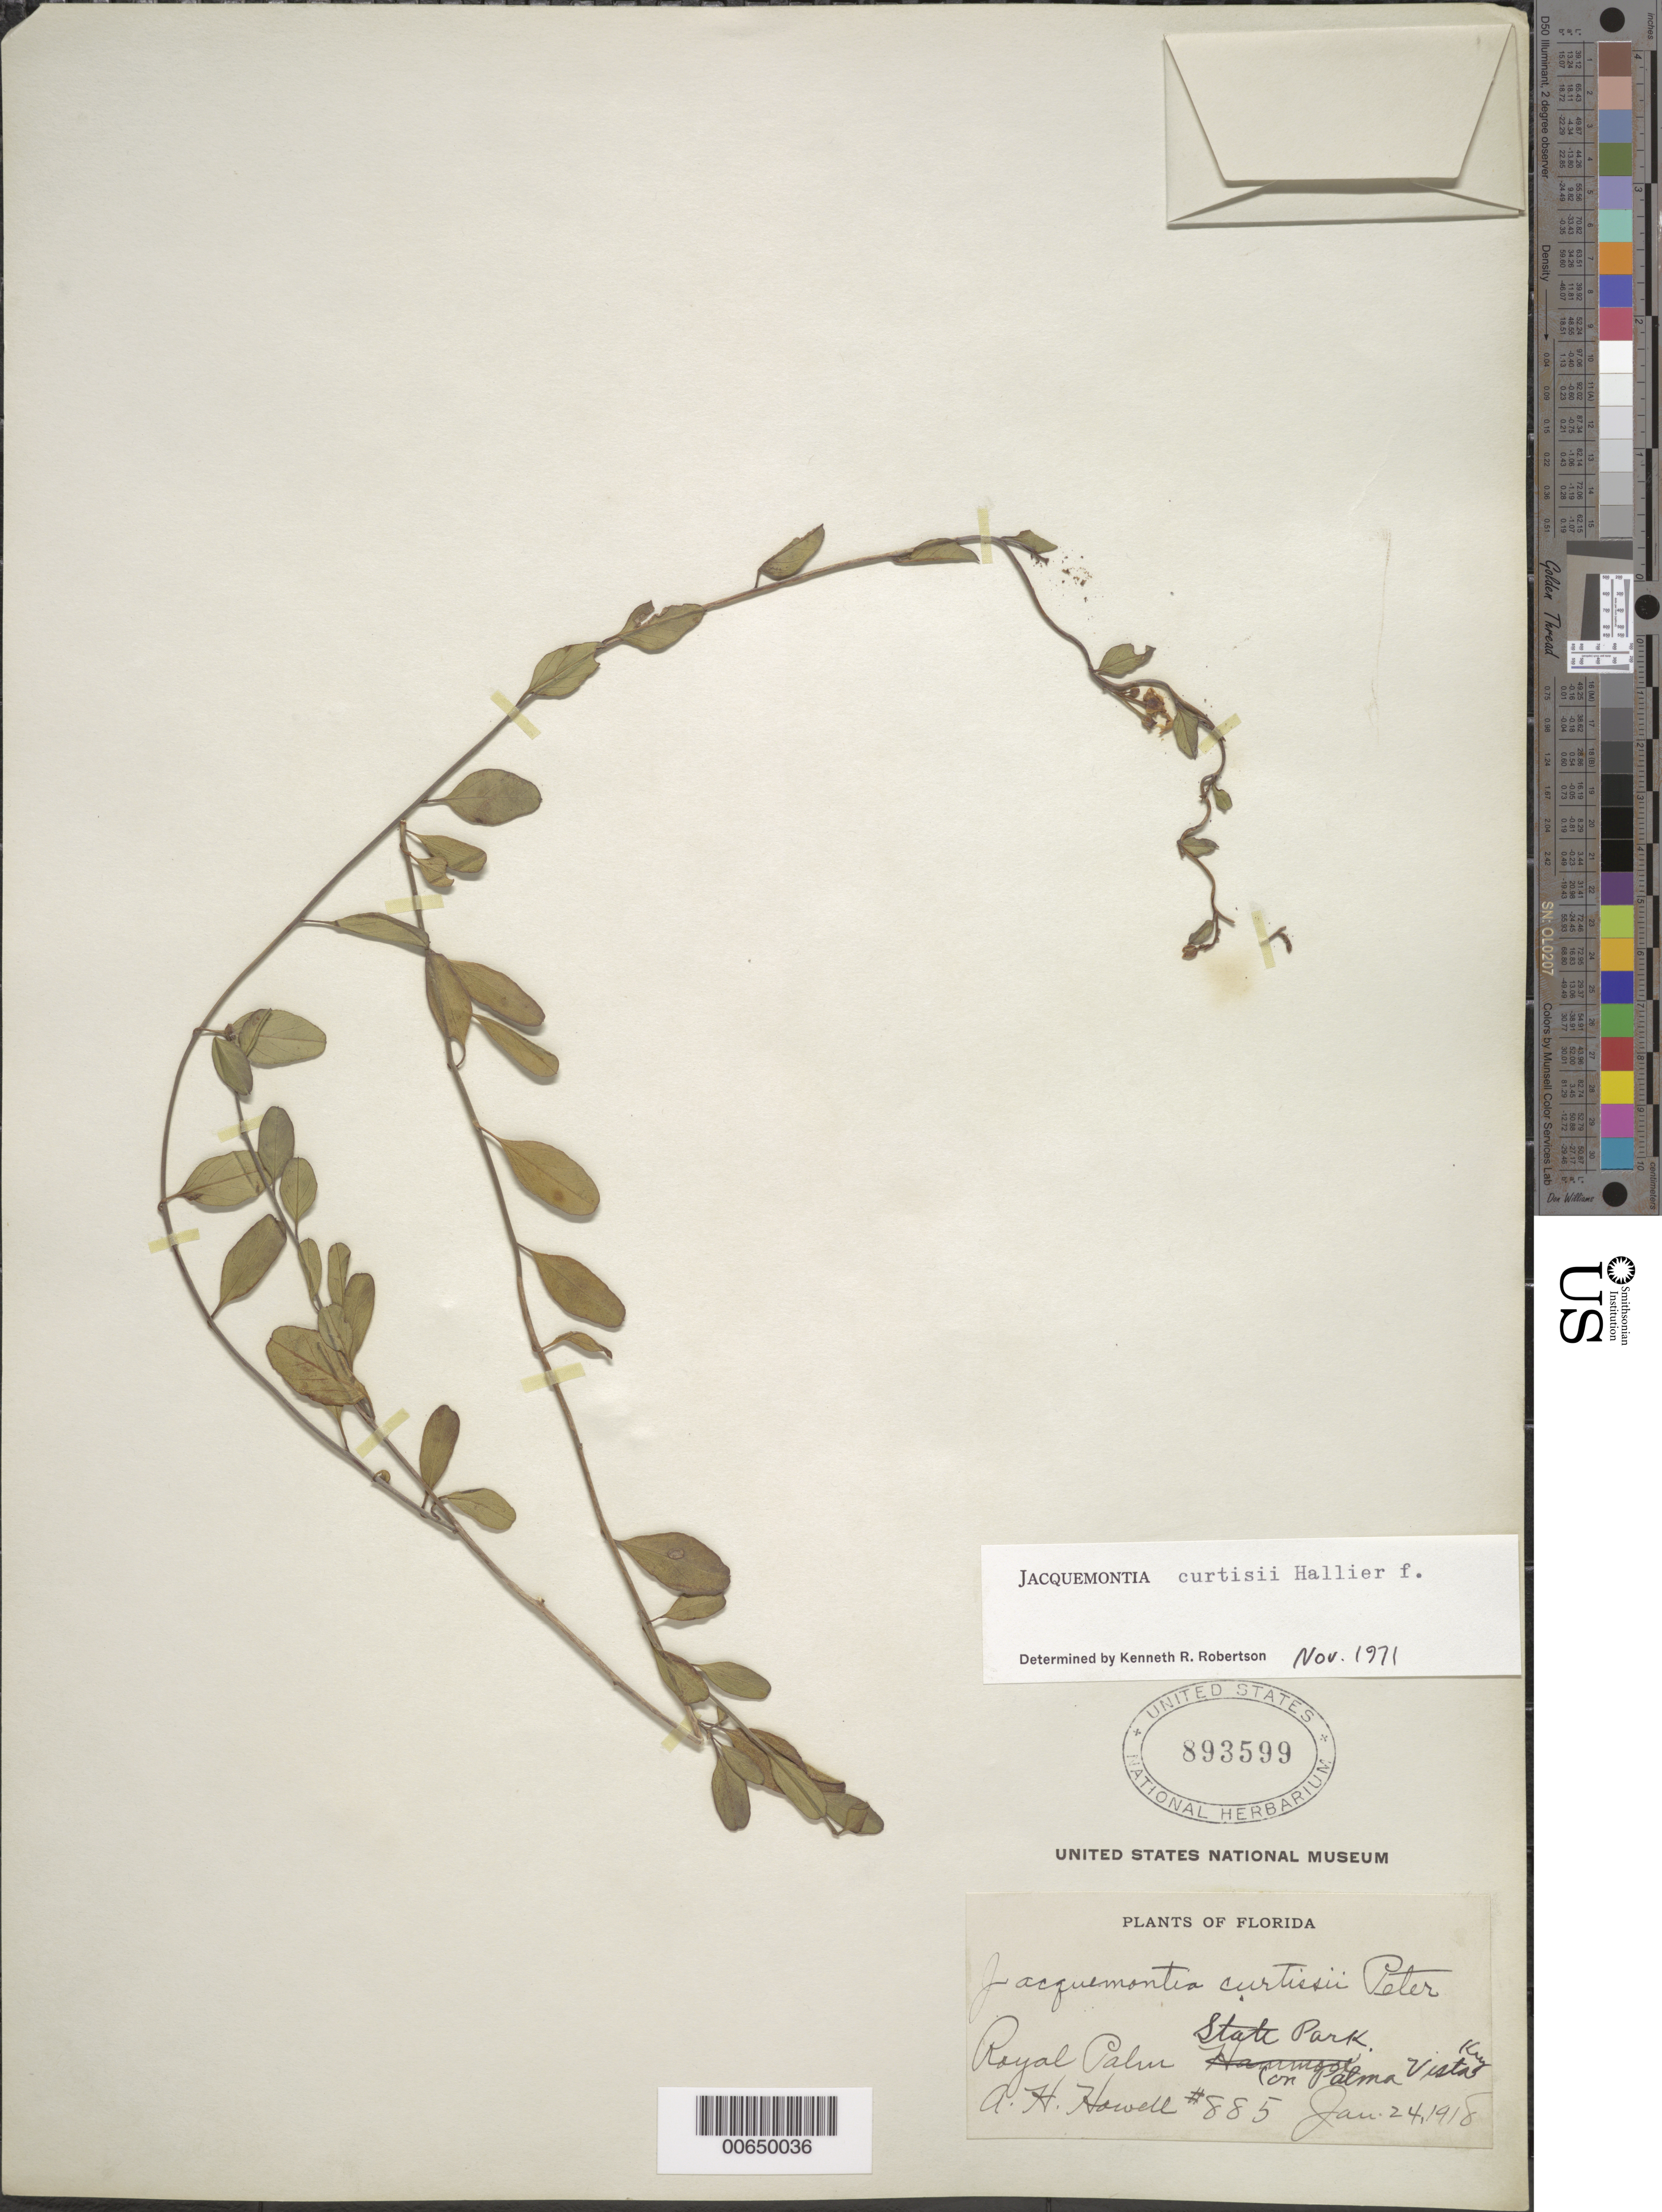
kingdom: Plantae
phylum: Tracheophyta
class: Magnoliopsida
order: Solanales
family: Convolvulaceae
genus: Jacquemontia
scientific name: Jacquemontia curtissii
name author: Peter ex Hallier f.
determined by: Robertson, K.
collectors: A. H. Howell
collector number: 885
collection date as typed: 24 Jan 1918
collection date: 1918-01-24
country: United States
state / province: Florida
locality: Royal Palm State Park on Palma Vista Key.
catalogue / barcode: US 893599